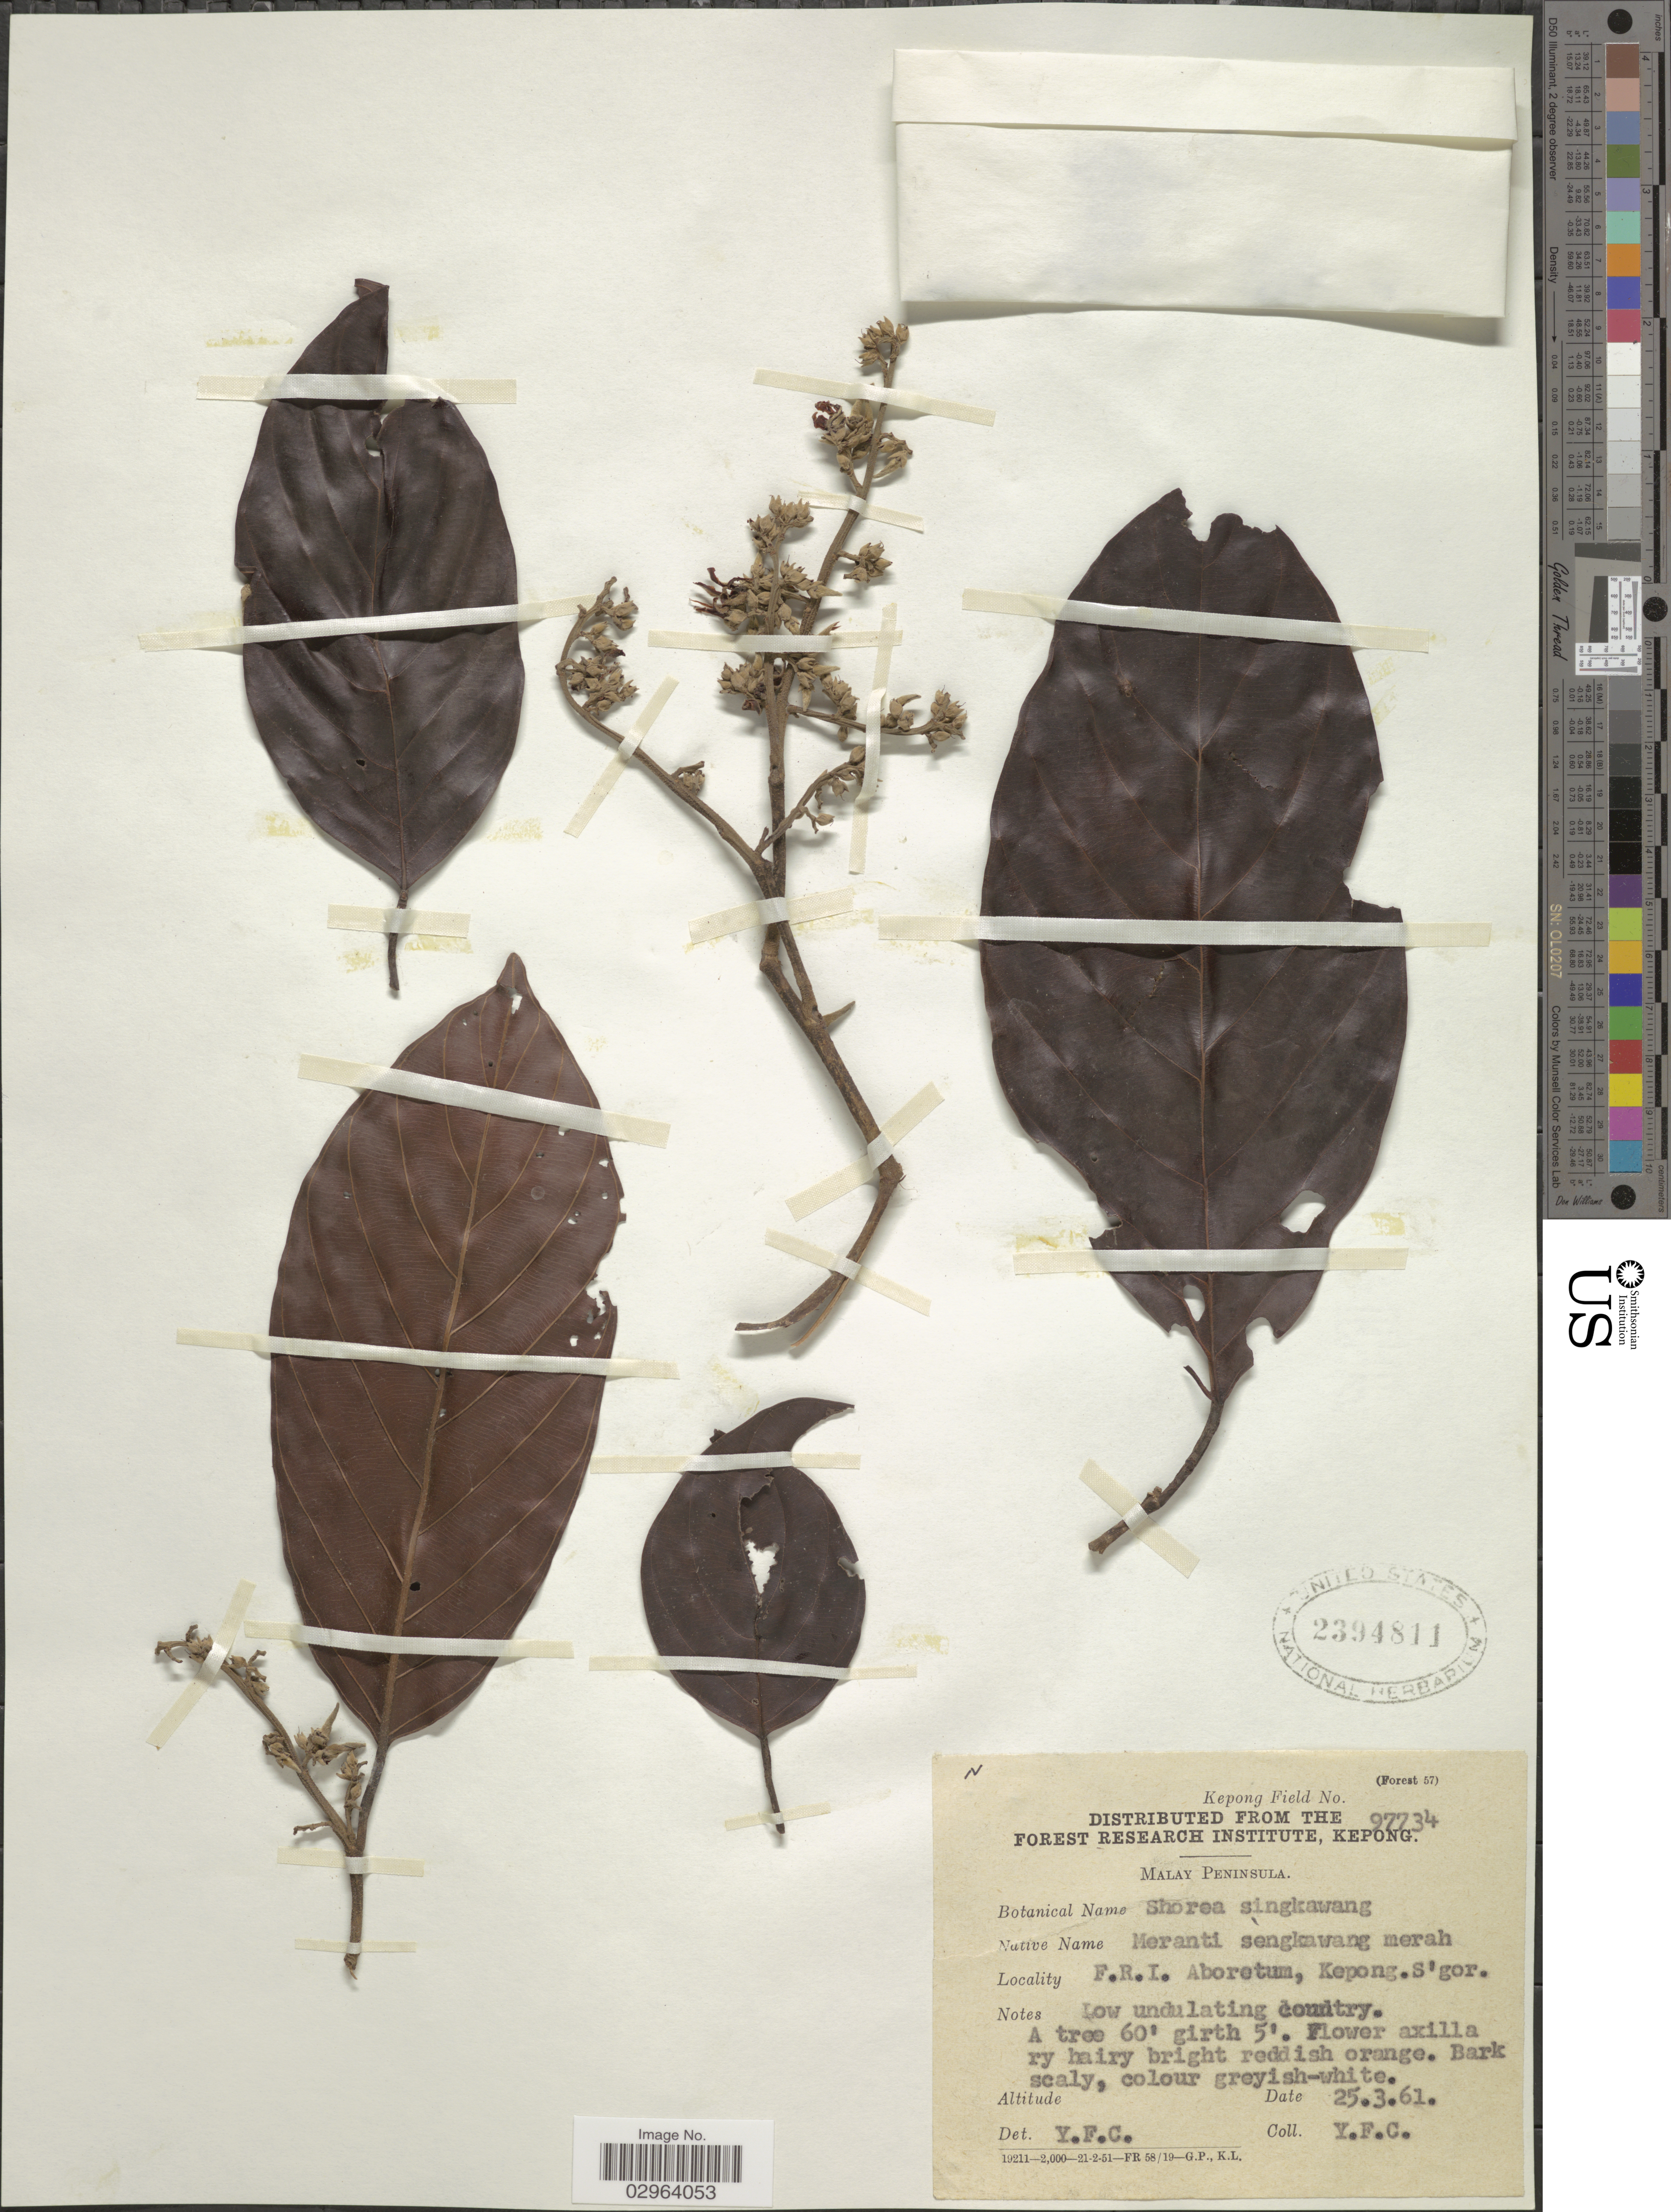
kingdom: Plantae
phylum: Tracheophyta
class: Magnoliopsida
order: Malvales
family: Dipterocarpaceae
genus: Rubroshorea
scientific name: Rubroshorea singkawang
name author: (Miq.) P.S. Ashton & J. Heck.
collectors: Y. F. C.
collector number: Kepong Field 97734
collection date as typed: Transcribed d/m/y: 25/3/61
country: Malaysia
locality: Malay Peninsula. F.R.I. Aboretum, Kepong. S'gor.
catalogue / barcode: US 2394811